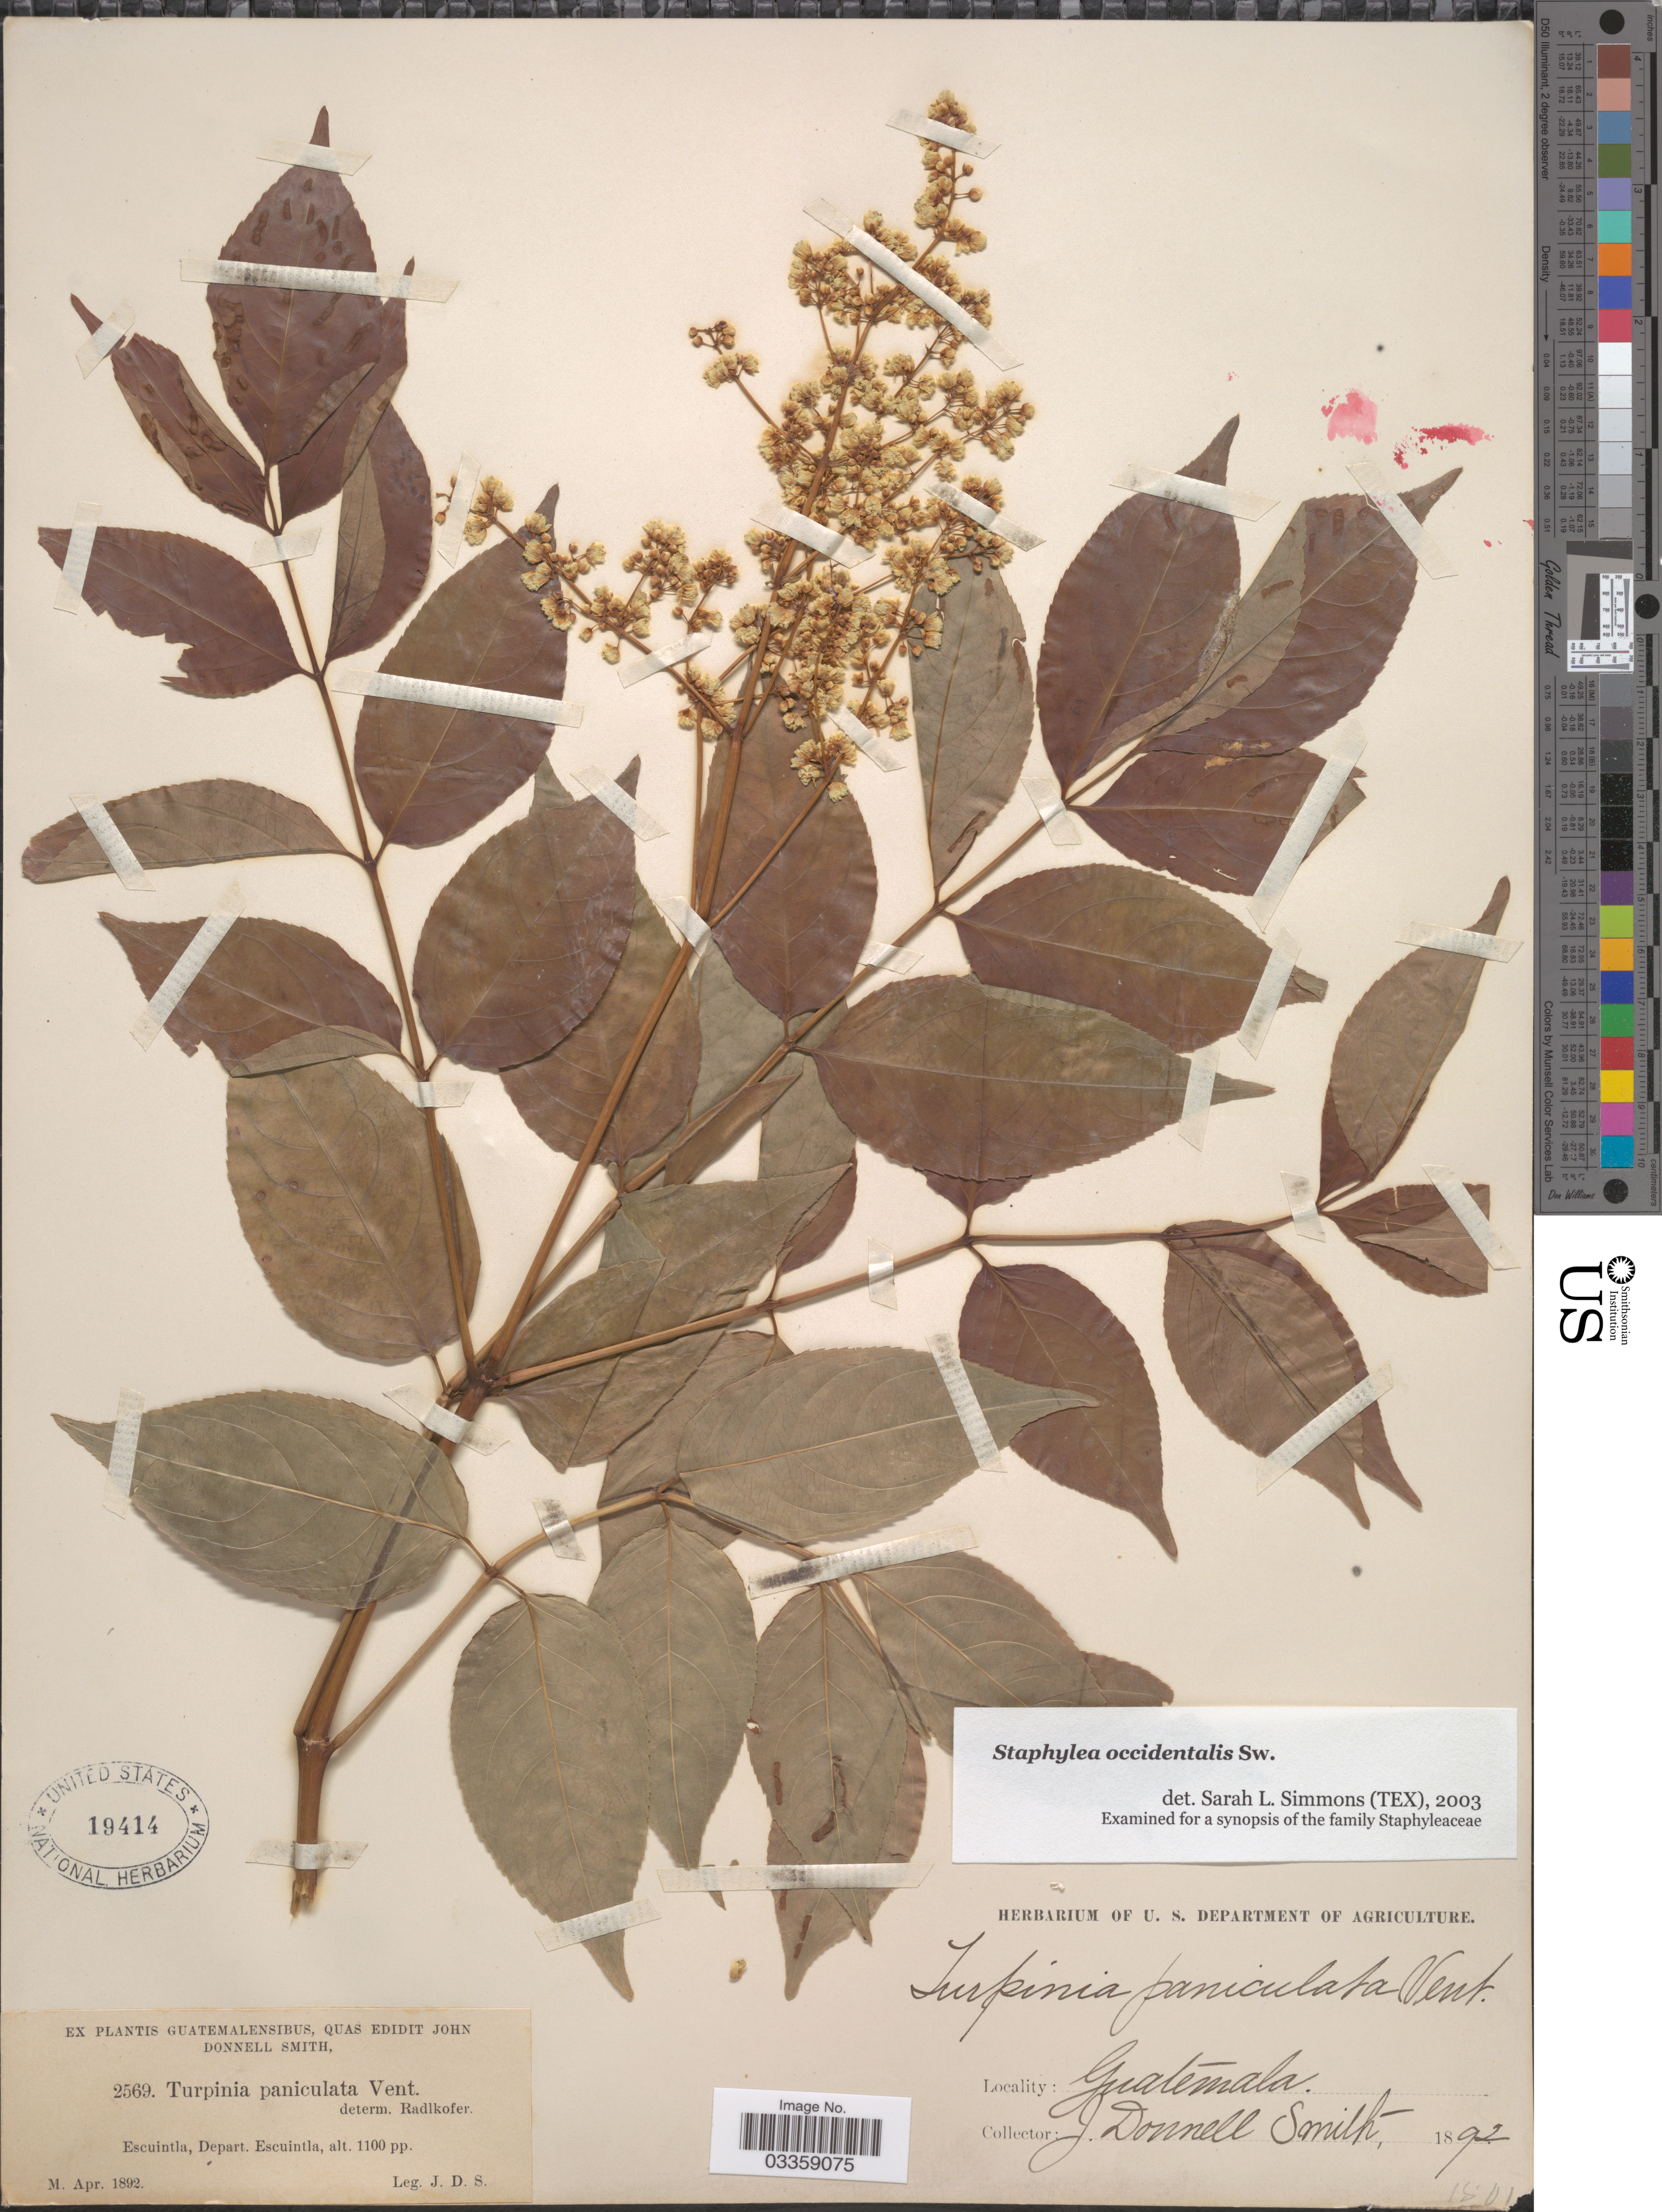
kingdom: Plantae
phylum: Tracheophyta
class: Magnoliopsida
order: Crossosomatales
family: Staphyleaceae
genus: Turpinia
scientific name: Turpinia occidentalis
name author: (Sw.) G. Don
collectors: J. Donnell Smith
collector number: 2569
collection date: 1892-04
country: Guatemala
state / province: Escuintla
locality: Escuintla, Depart. Escuintla.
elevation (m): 335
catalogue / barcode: US 19414